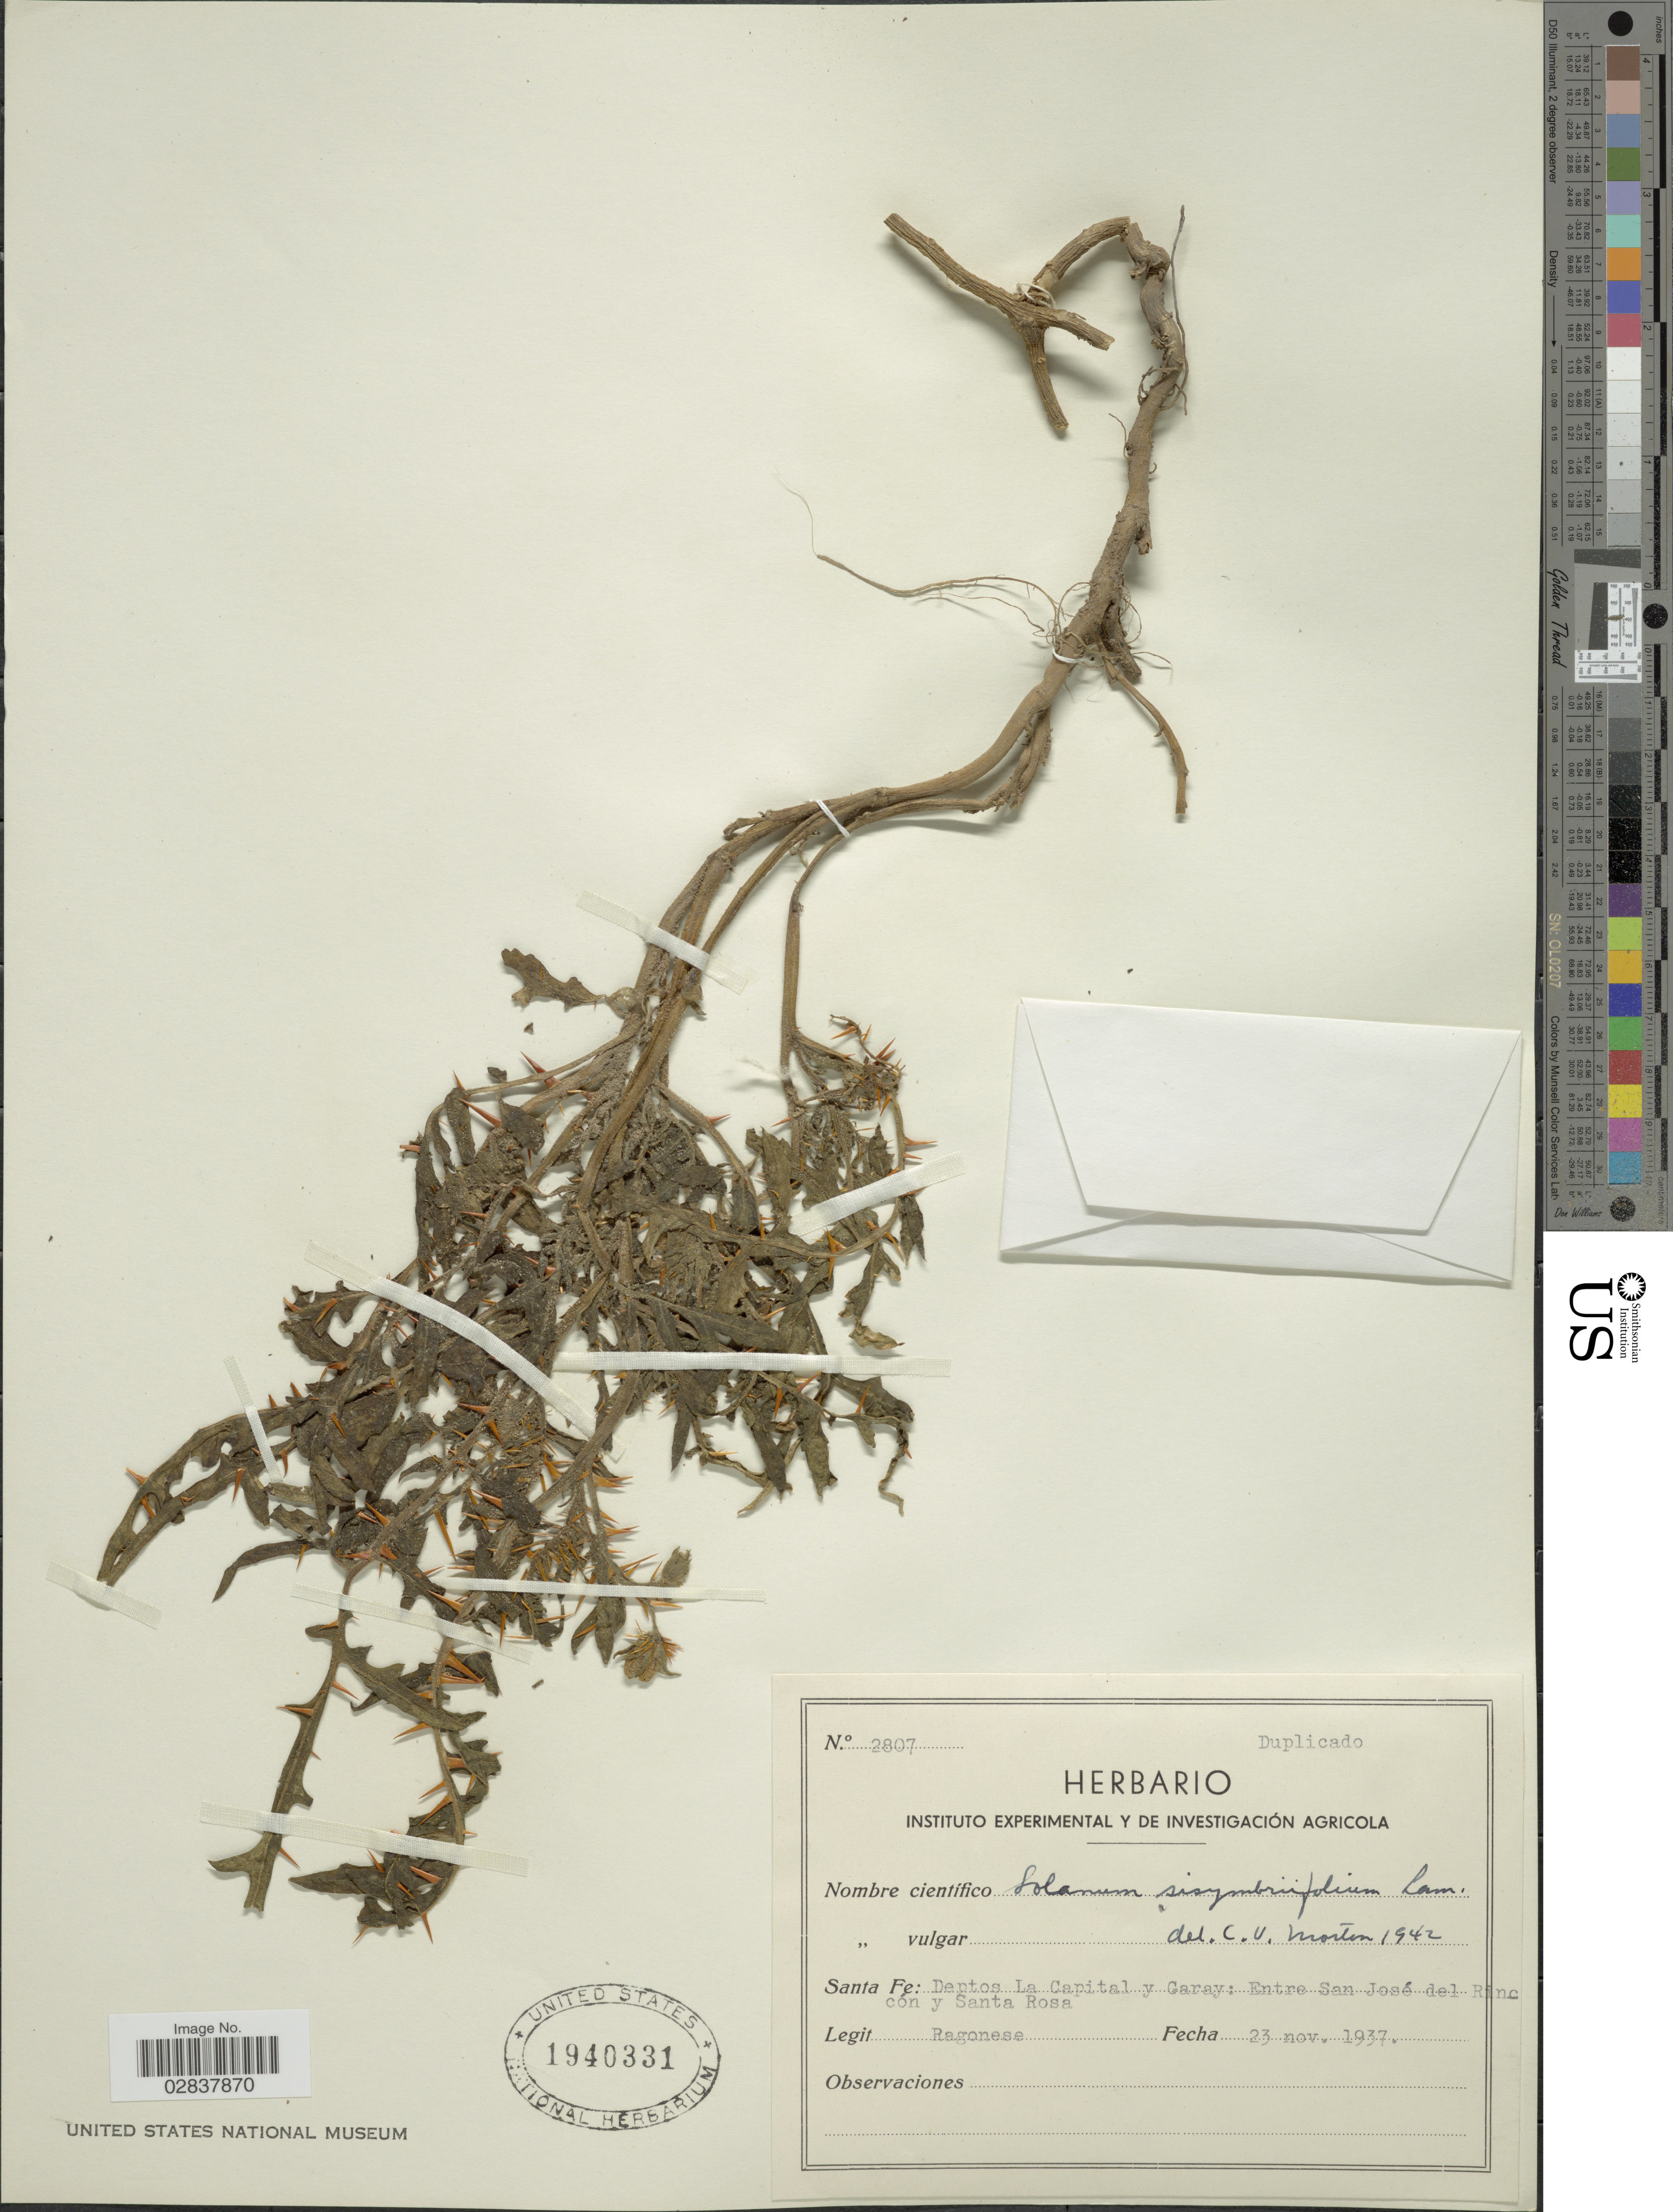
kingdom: Plantae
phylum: Tracheophyta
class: Magnoliopsida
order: Solanales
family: Solanaceae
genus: Solanum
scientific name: Solanum sisymbriifolium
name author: Lam.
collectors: Ragonese, --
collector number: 2807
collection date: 1937-11-23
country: Argentina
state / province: Santa Fe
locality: Deptos La Capital y Garay, Entre San José del Rincón y Santa Rosa.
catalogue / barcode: US 1940331